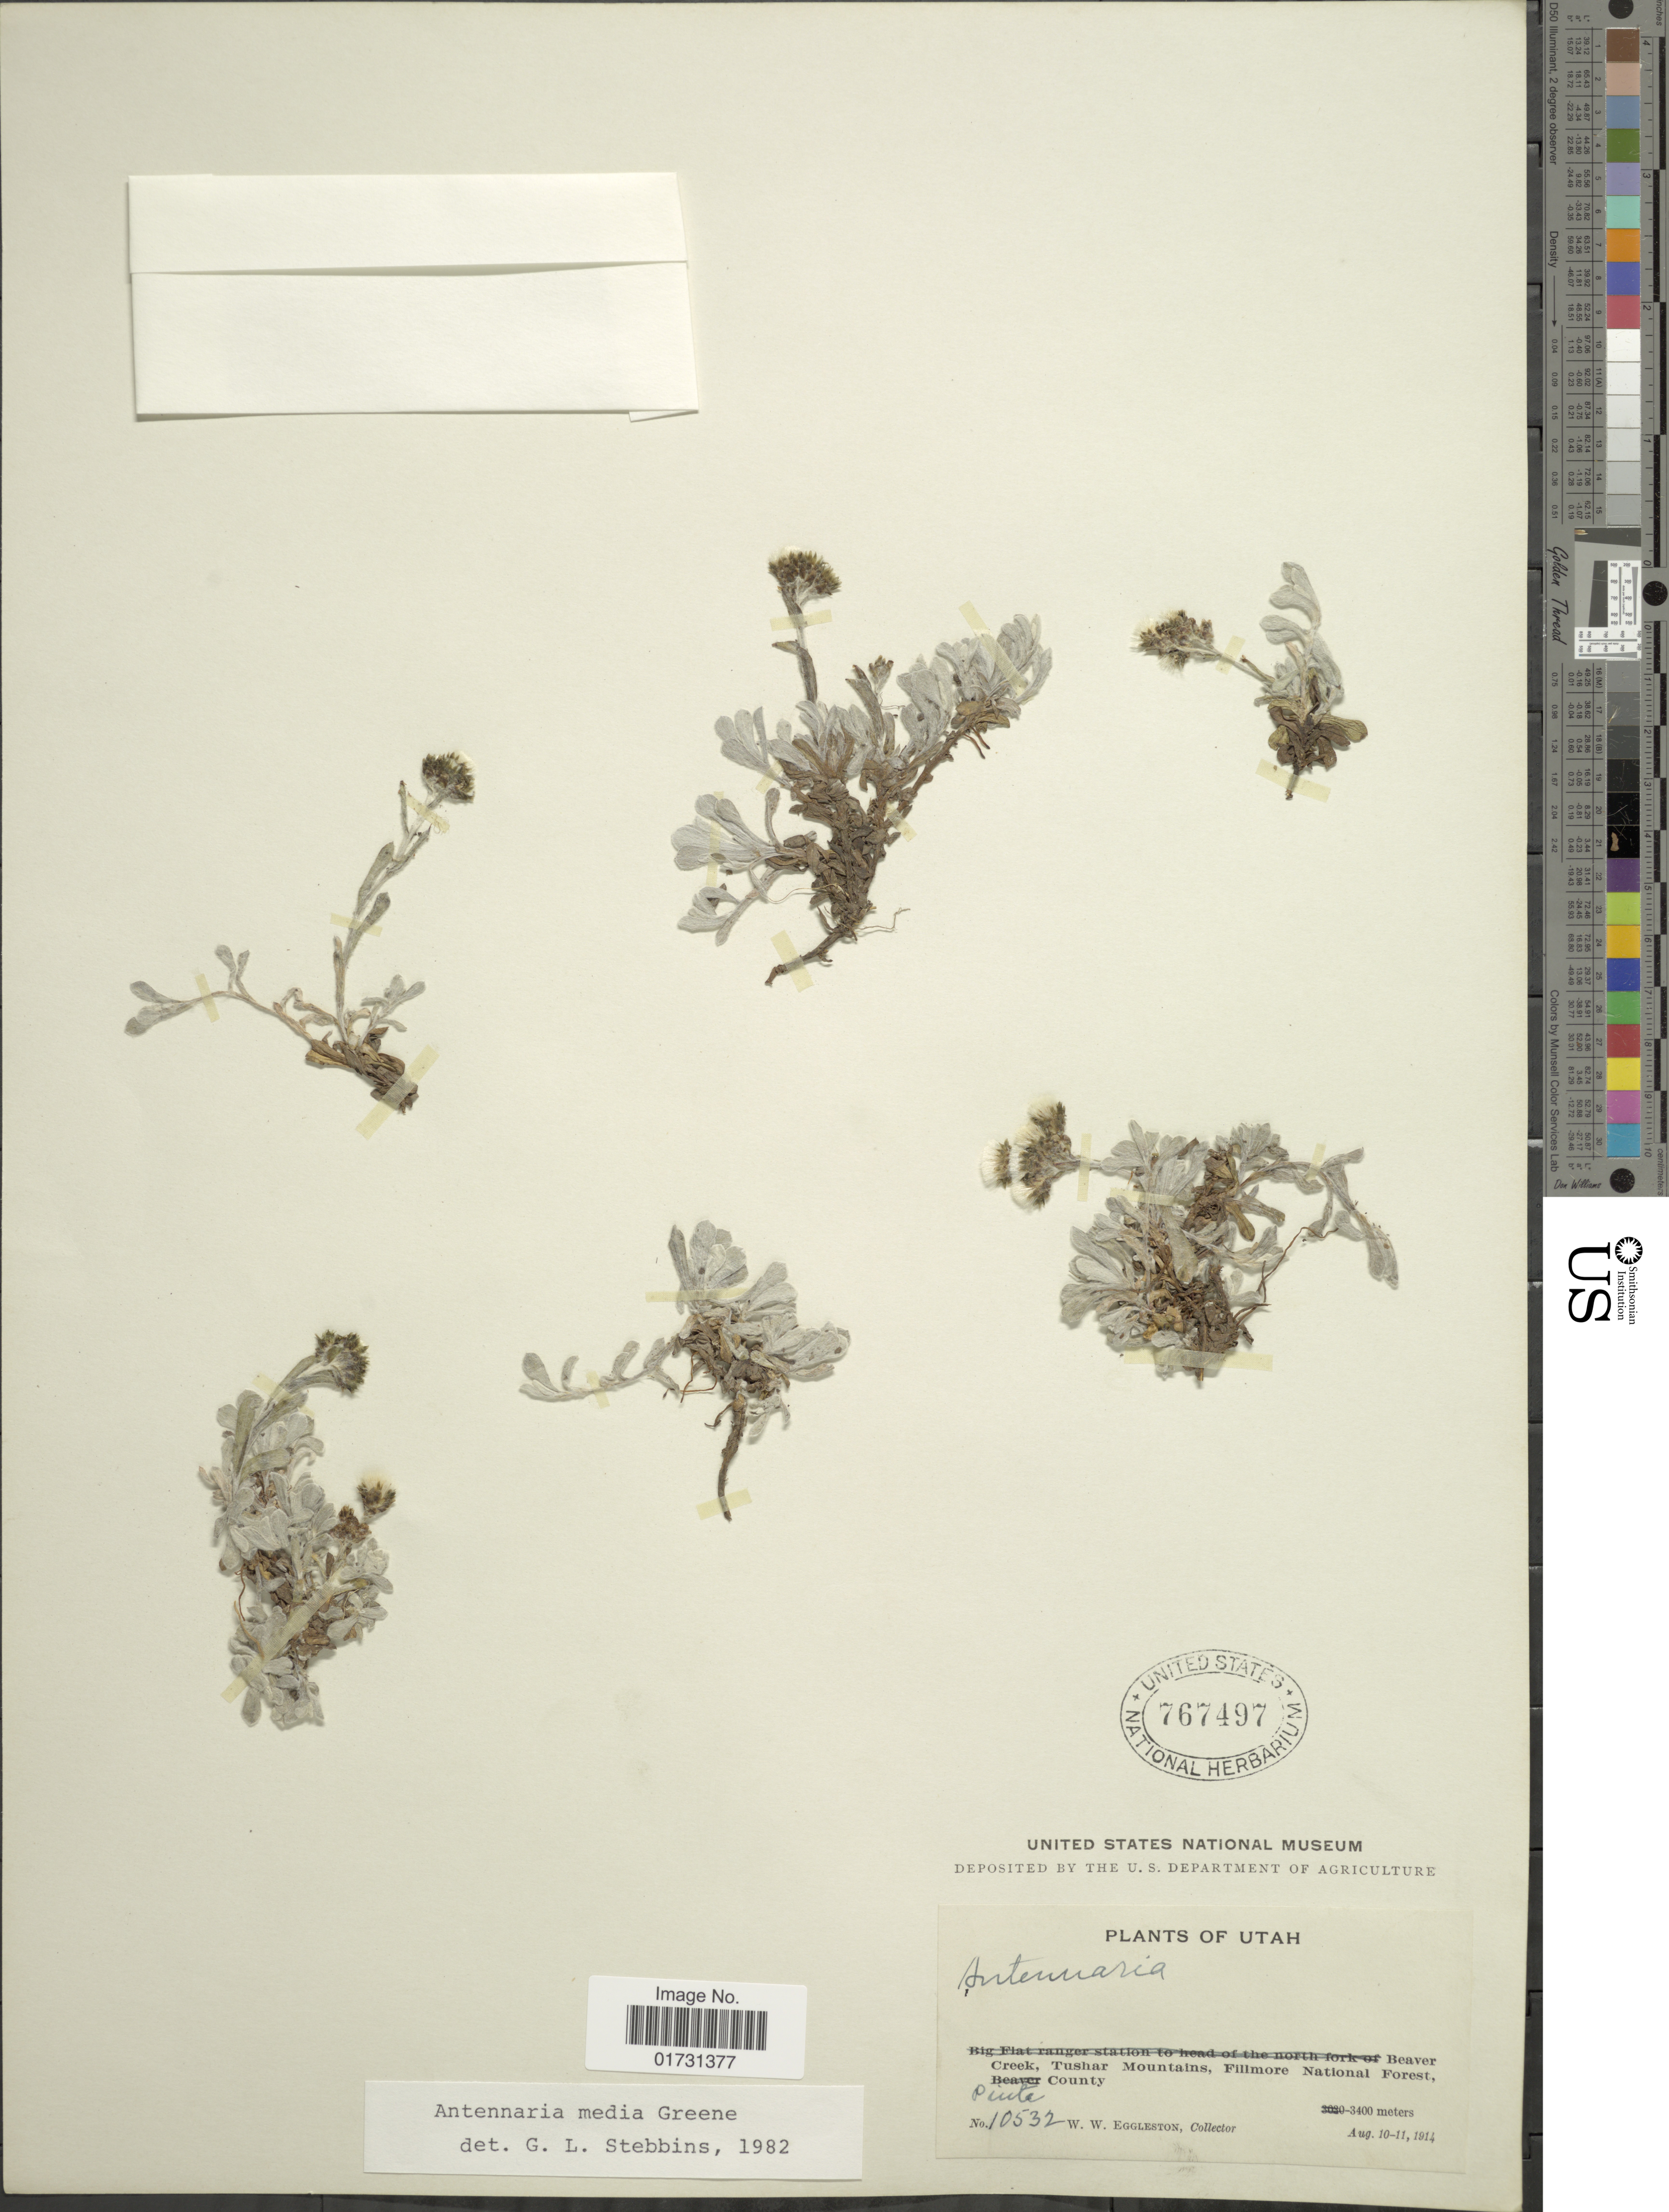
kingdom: Plantae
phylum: Tracheophyta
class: Magnoliopsida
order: Asterales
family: Asteraceae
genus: Antennaria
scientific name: Antennaria media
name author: Greene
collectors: W. W. Eggleston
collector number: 10532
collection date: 1914-08-10/1914-08-11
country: United States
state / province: Utah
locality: Beaver Creek, Tushar; Mountains, Fillmore National Forest, Pinta County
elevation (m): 3400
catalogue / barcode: US 767497